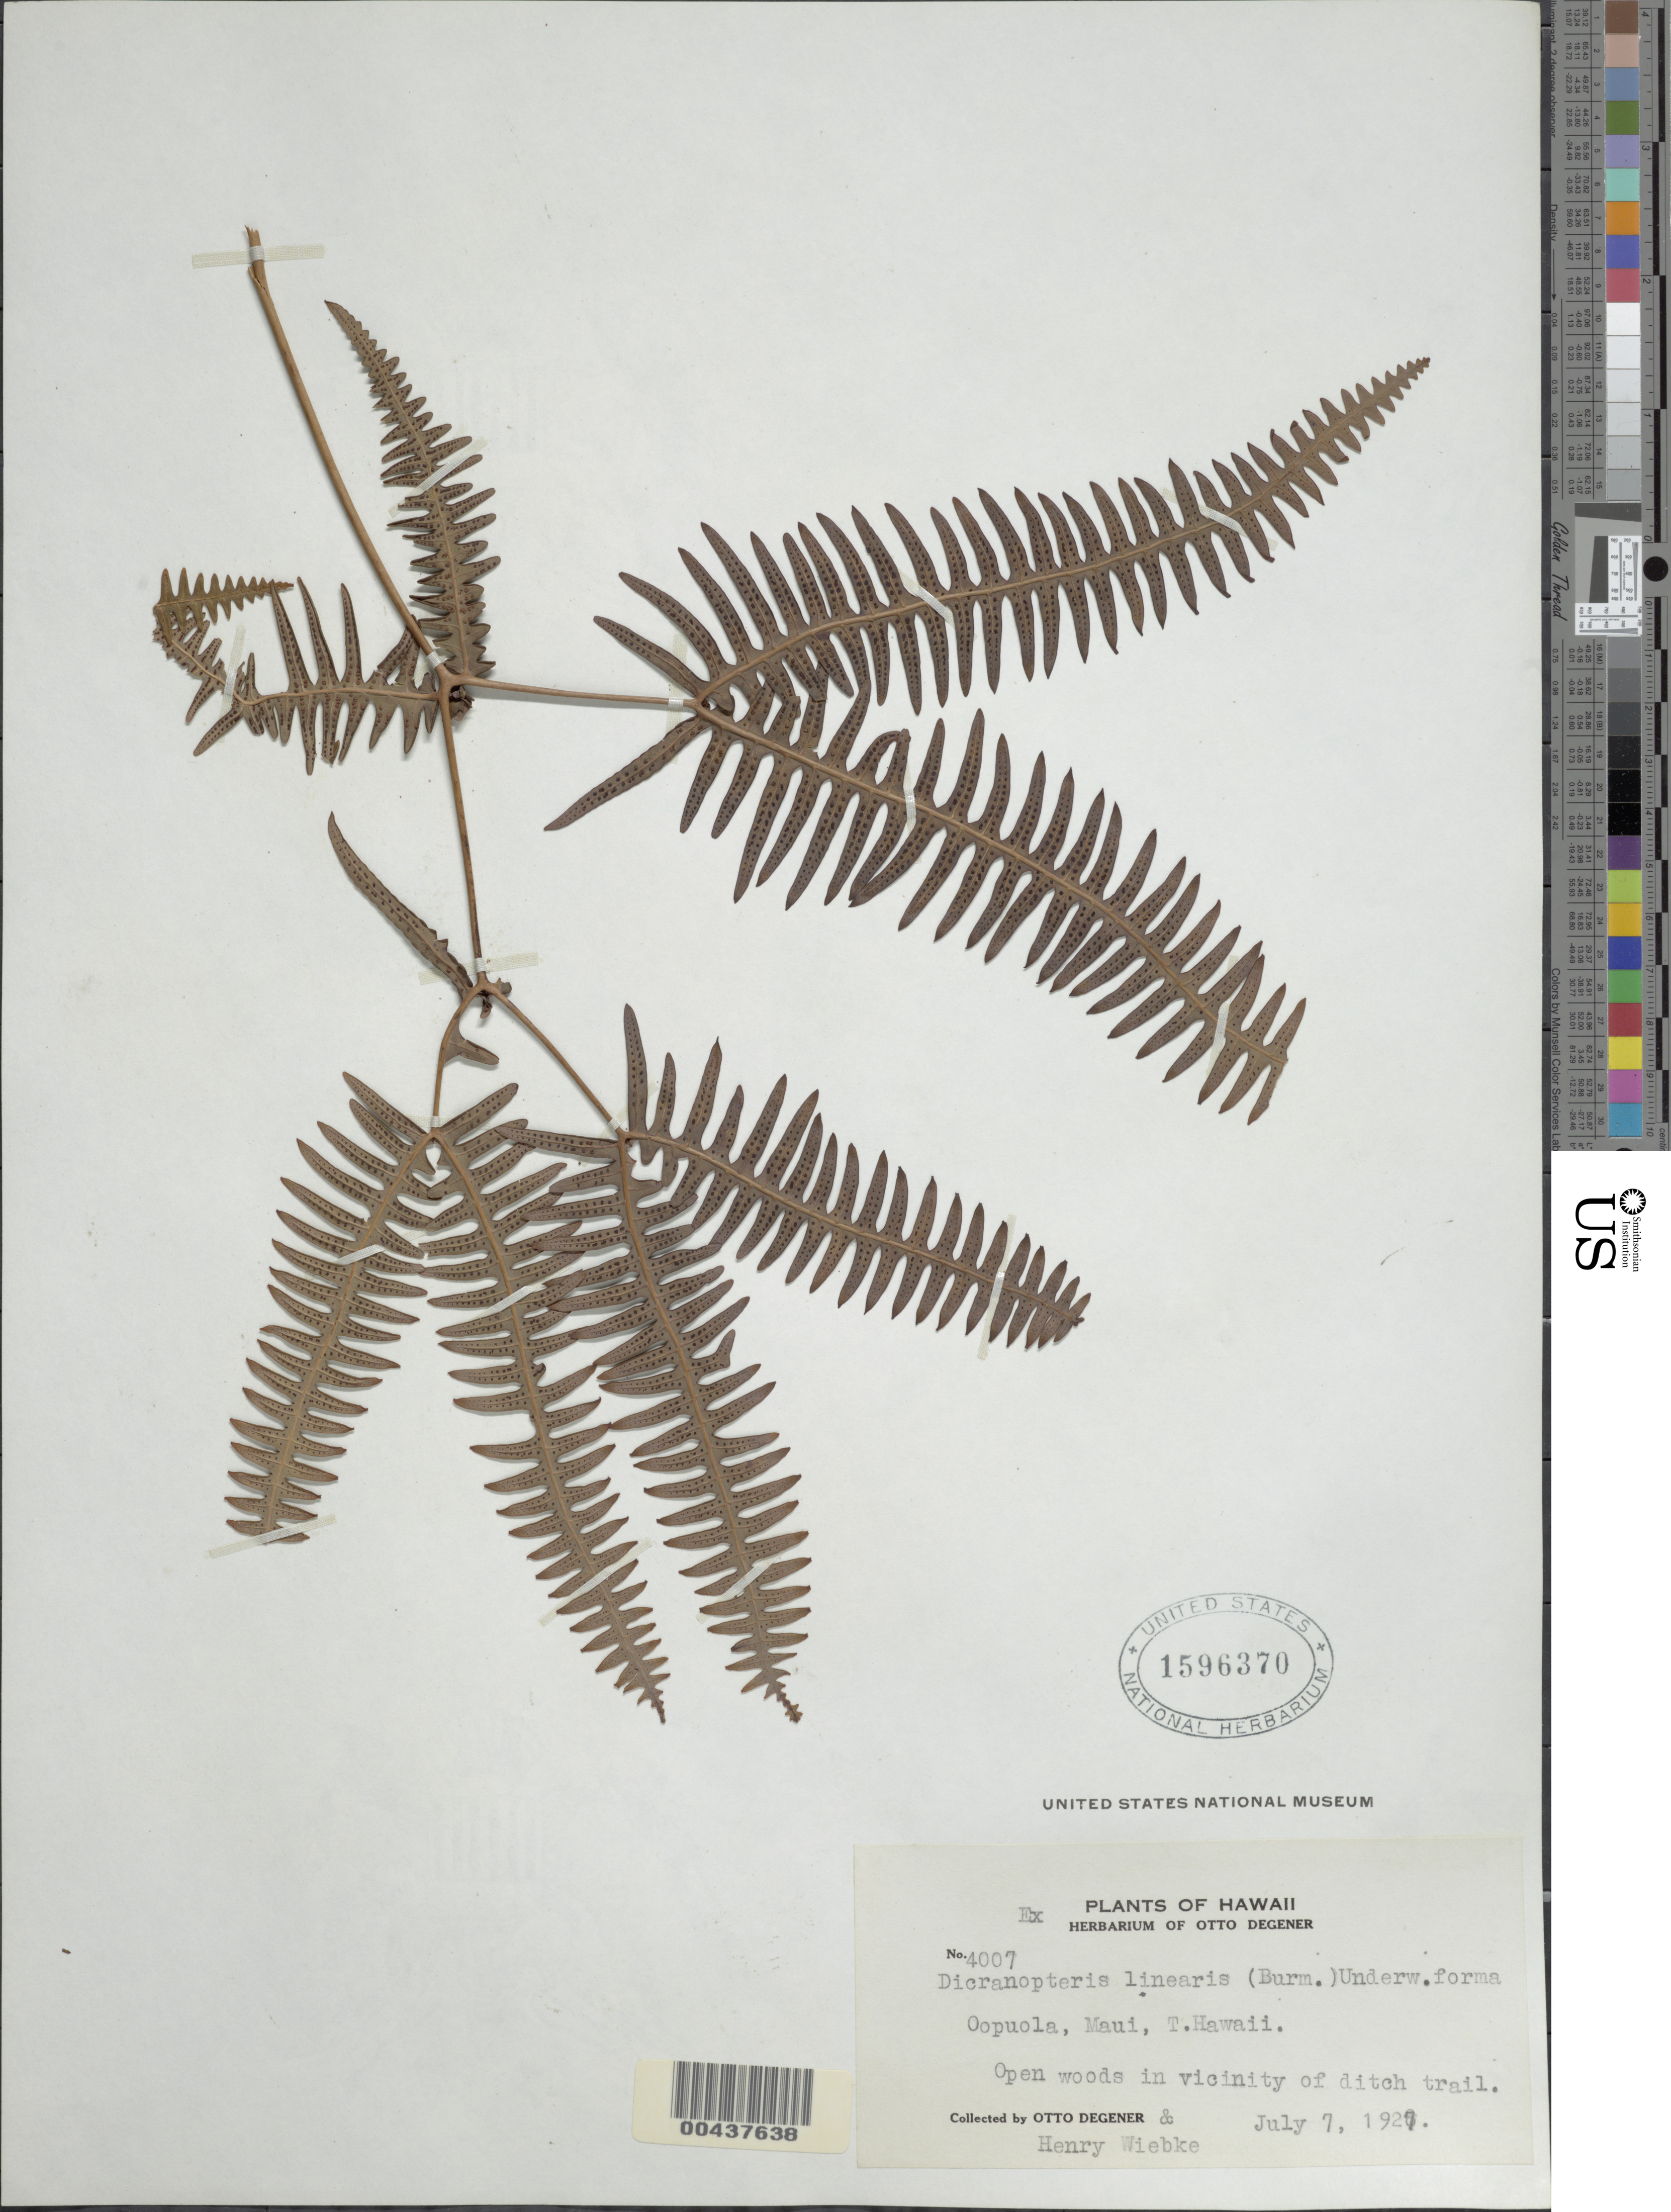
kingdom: Plantae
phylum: Tracheophyta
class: Polypodiopsida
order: Gleicheniales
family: Gleicheniaceae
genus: Dicranopteris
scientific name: Dicranopteris linearis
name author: (Burm. f.) Underw.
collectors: O. Degener & H. Wiebke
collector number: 4007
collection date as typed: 7 Jul 1927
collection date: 1927-07-07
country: United States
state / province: Hawaii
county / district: Maui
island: Maui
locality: Oopuola, Maui, T.Hawaii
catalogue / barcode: US 1596370